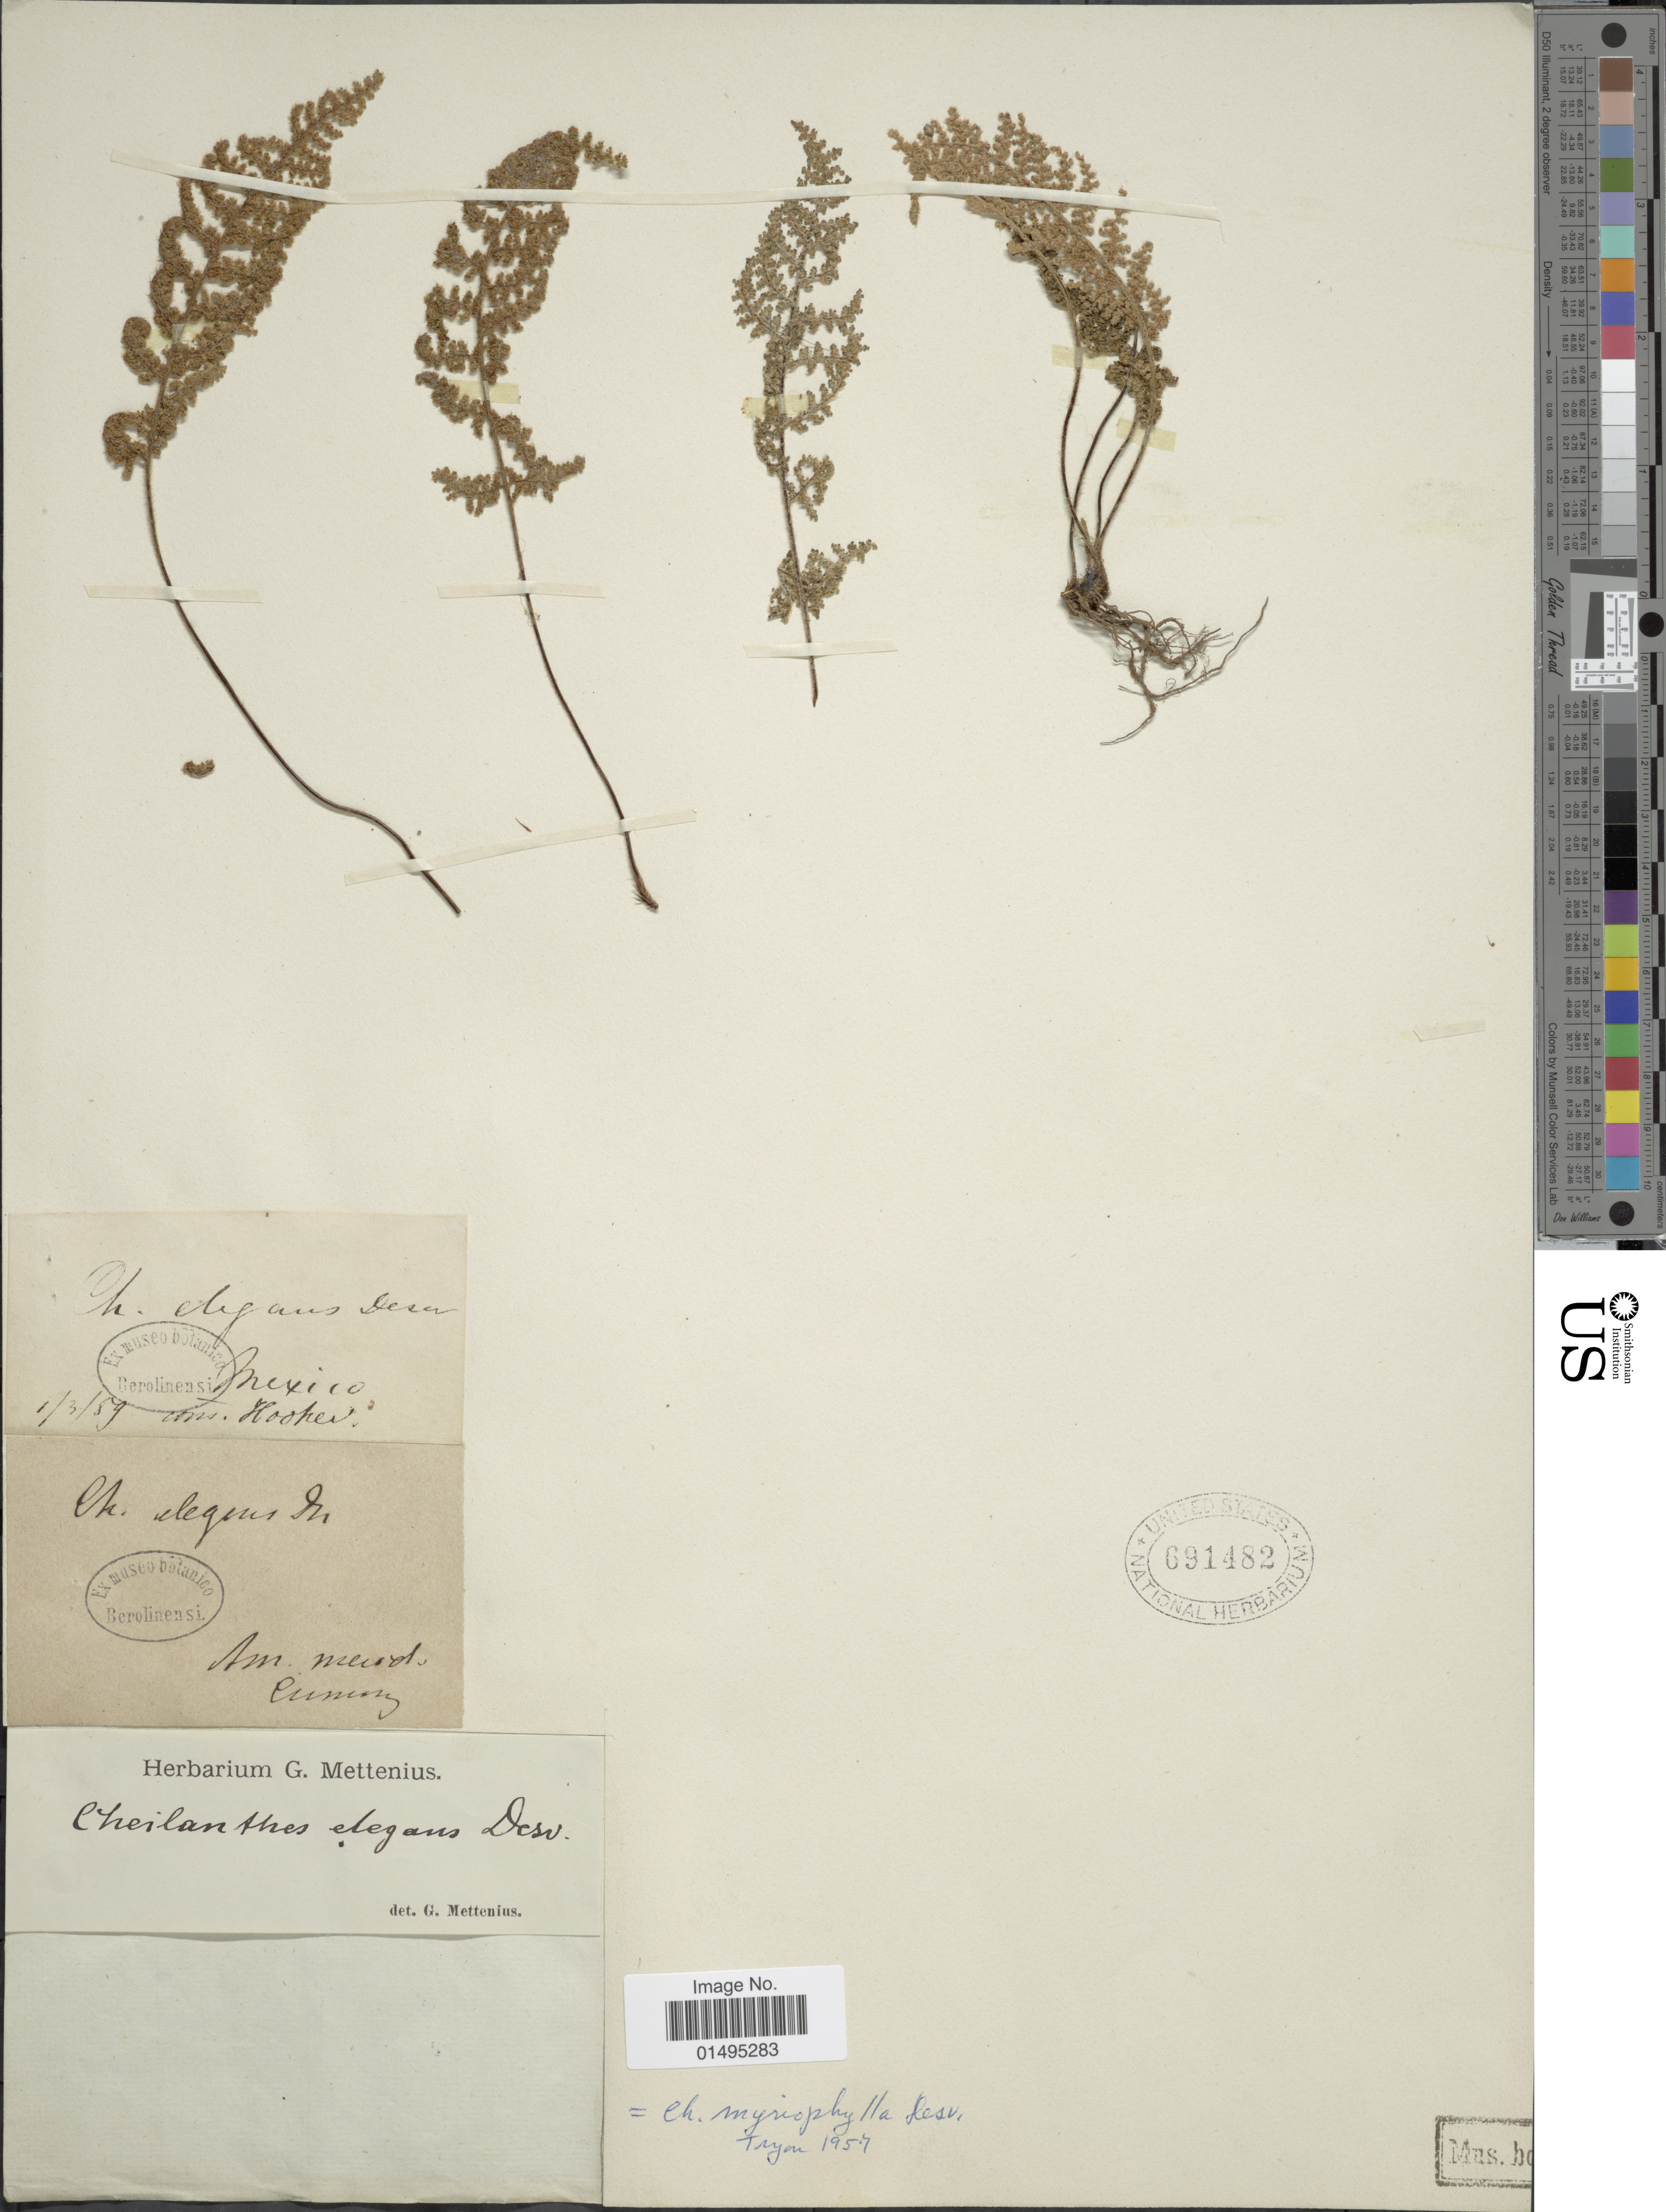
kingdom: Plantae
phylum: Tracheophyta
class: Polypodiopsida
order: Polypodiales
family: Pteridaceae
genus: Myriopteris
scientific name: Myriopteris myriophylla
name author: (Desv.) J. Sm.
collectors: -. Cuming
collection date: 1959-03-01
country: Mexico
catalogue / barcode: US 691482